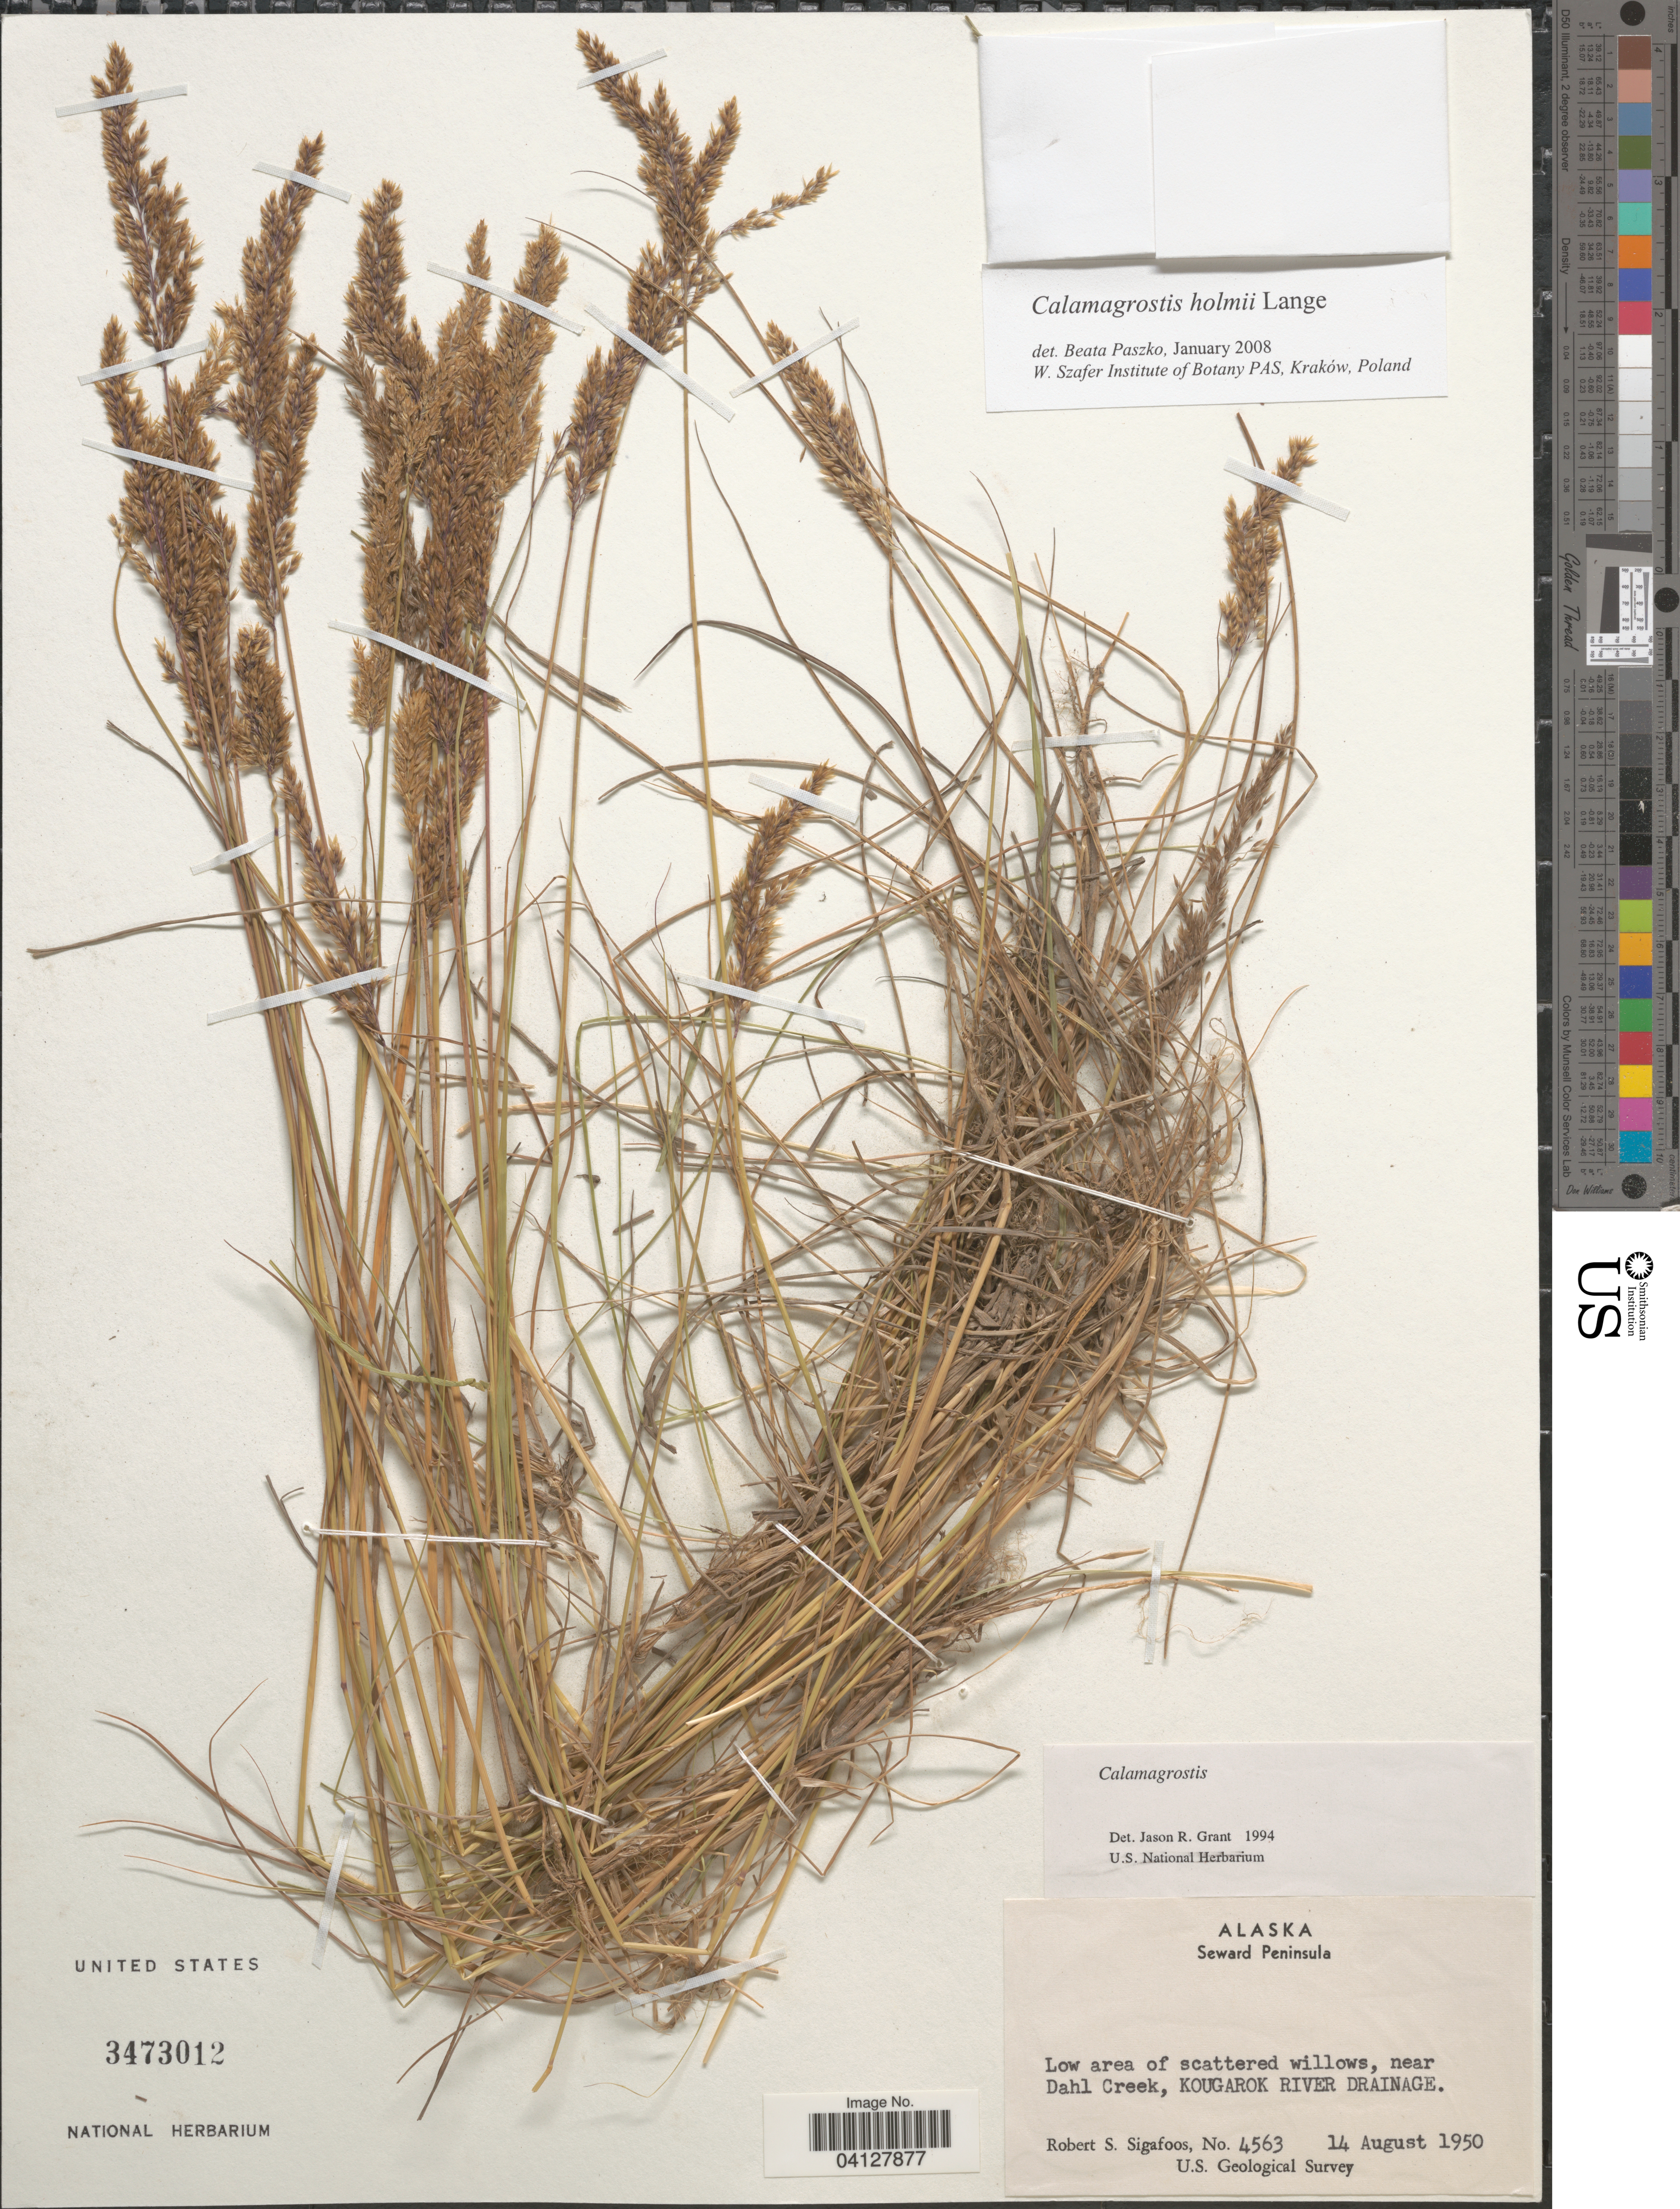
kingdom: Plantae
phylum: Tracheophyta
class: Liliopsida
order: Poales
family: Poaceae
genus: Calamagrostis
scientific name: Calamagrostis holmii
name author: A.E. Lange in Holm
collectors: R. Sigafoos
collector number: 4563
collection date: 1950-08-14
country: United States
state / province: Alaska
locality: Seward Peninsula. Near Dahl Creek, Kougarok River Drainage. U.S. Geological Survey.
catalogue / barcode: US 3473012